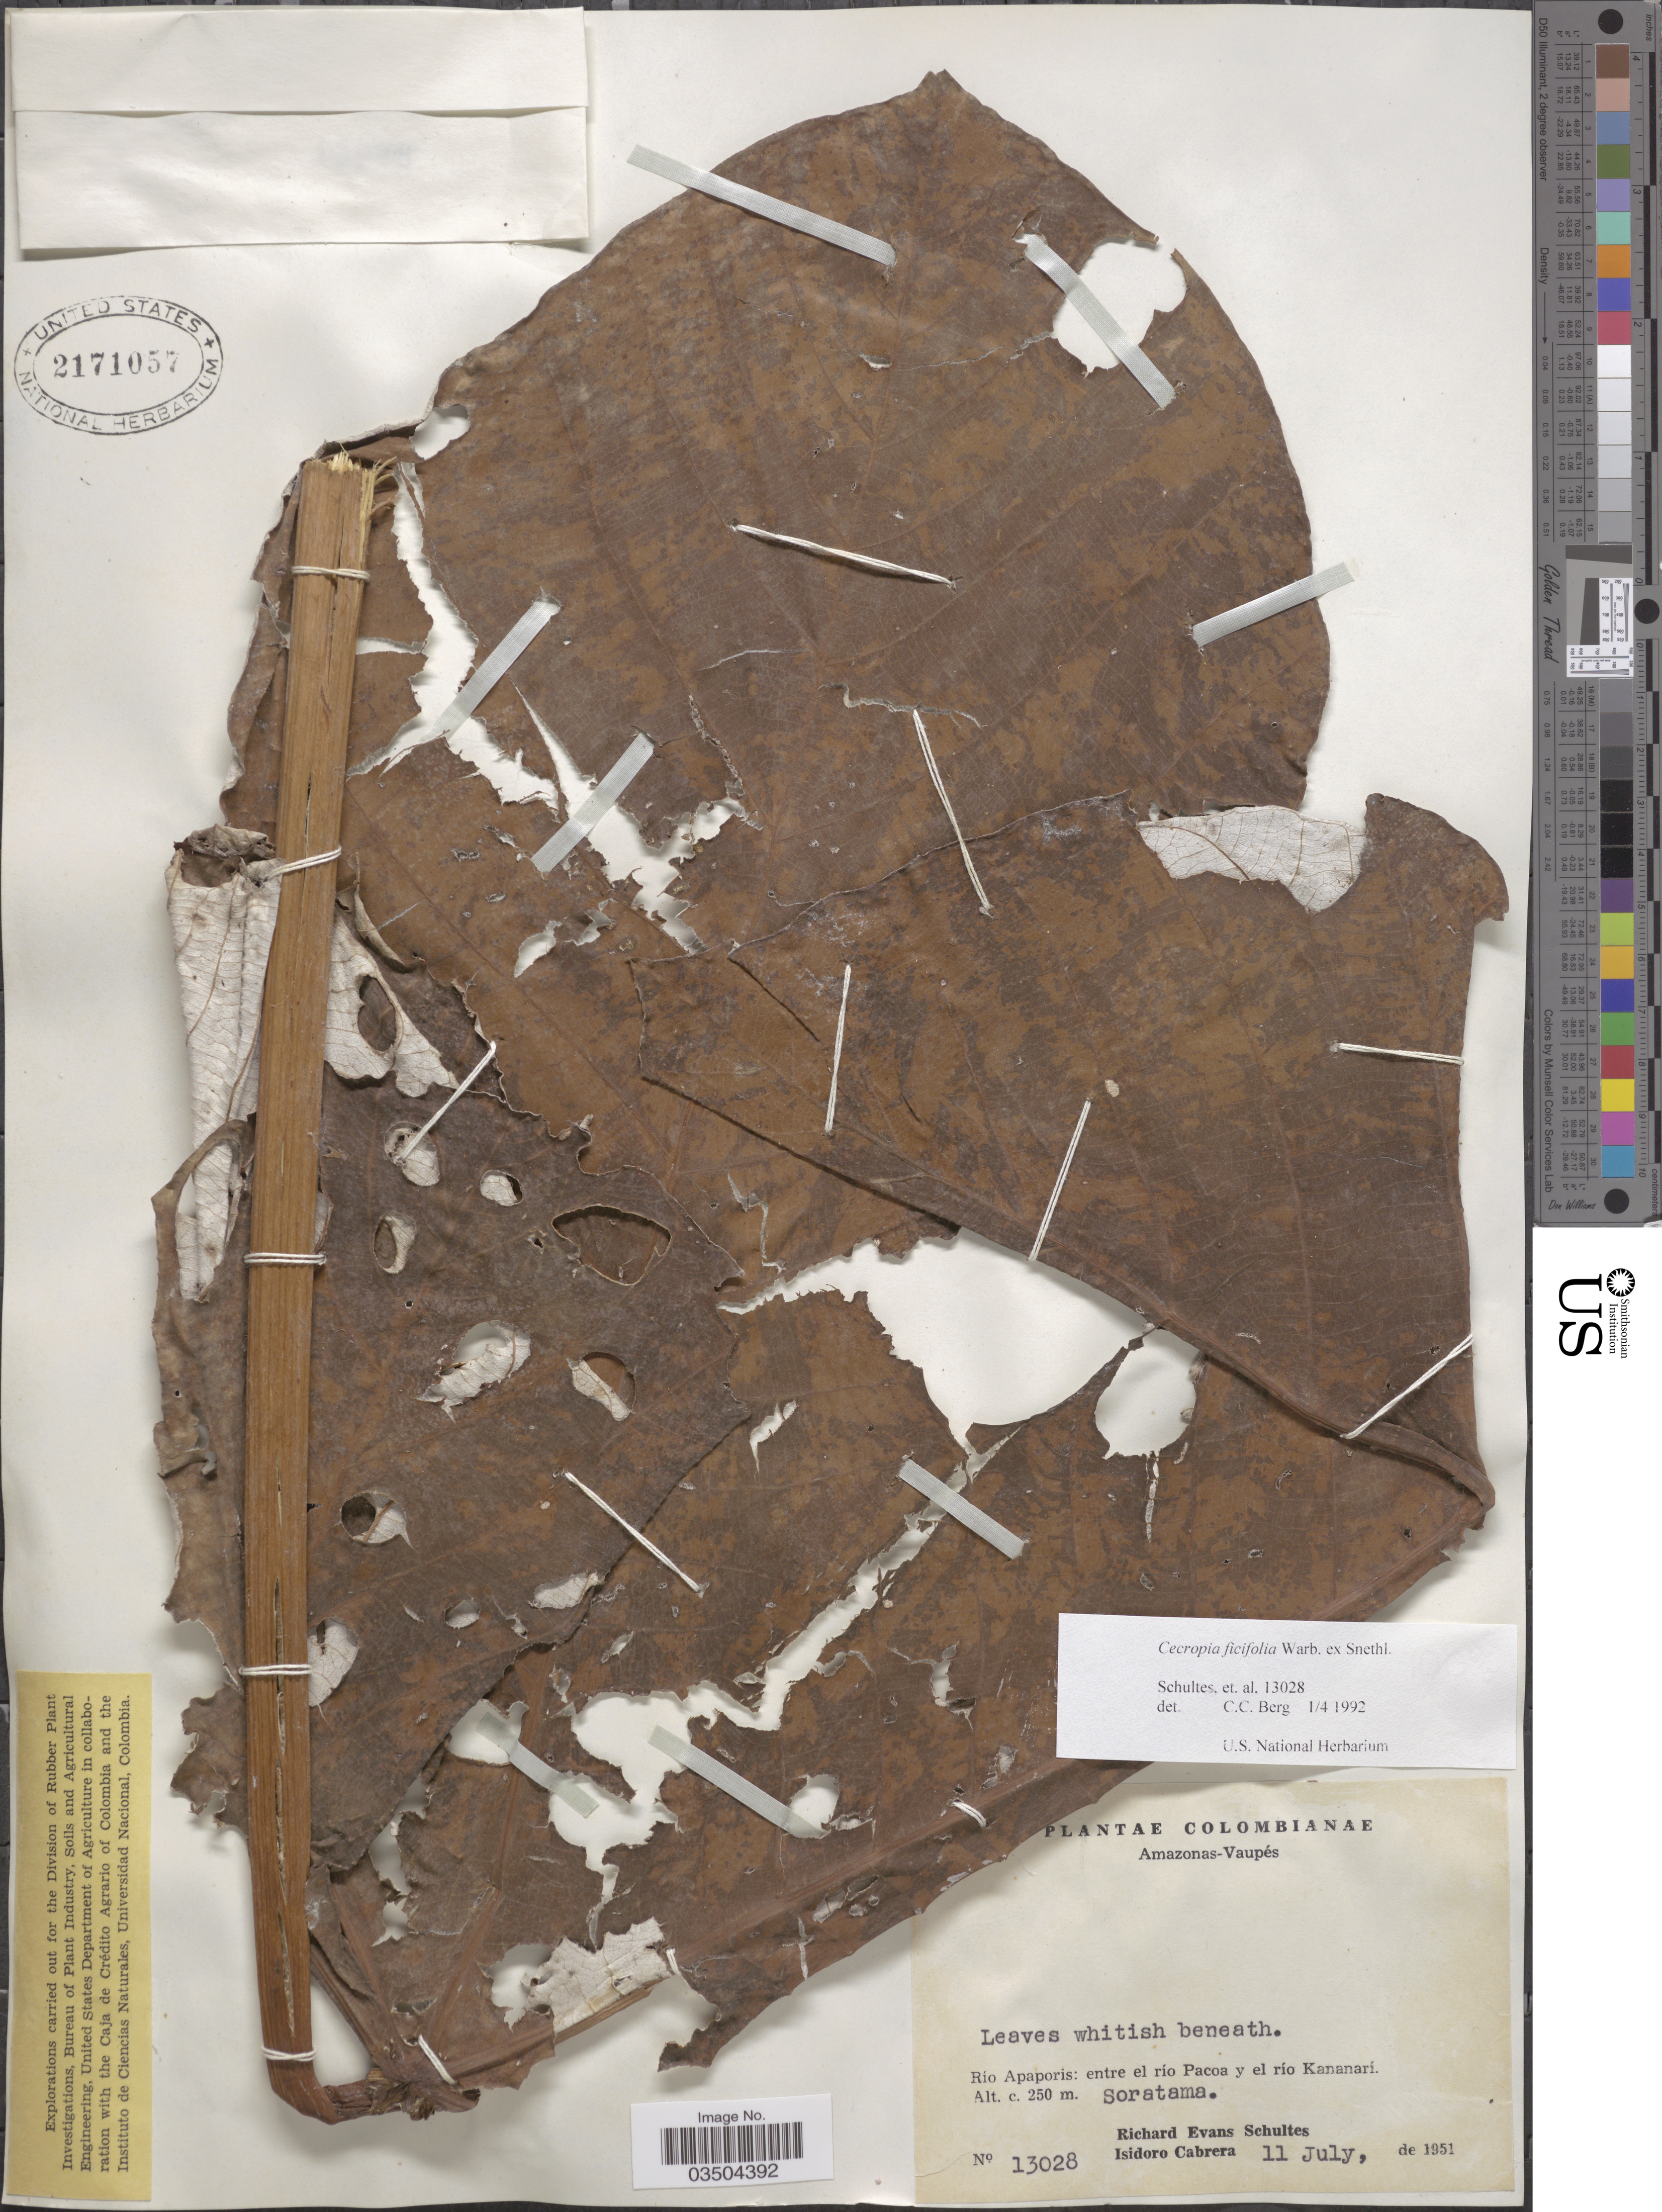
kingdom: Plantae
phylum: Tracheophyta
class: Magnoliopsida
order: Rosales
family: Urticaceae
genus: Cecropia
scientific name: Cecropia ficifolia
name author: Snethlage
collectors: R. E. Schultes & I. Cabrera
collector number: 13028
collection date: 1951-07-11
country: Colombia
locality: Amazonas-Vaupés. Río Apaporis: entre el río Pacoa y el río Kananari. Soratama.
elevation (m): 250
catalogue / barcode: US 2171057